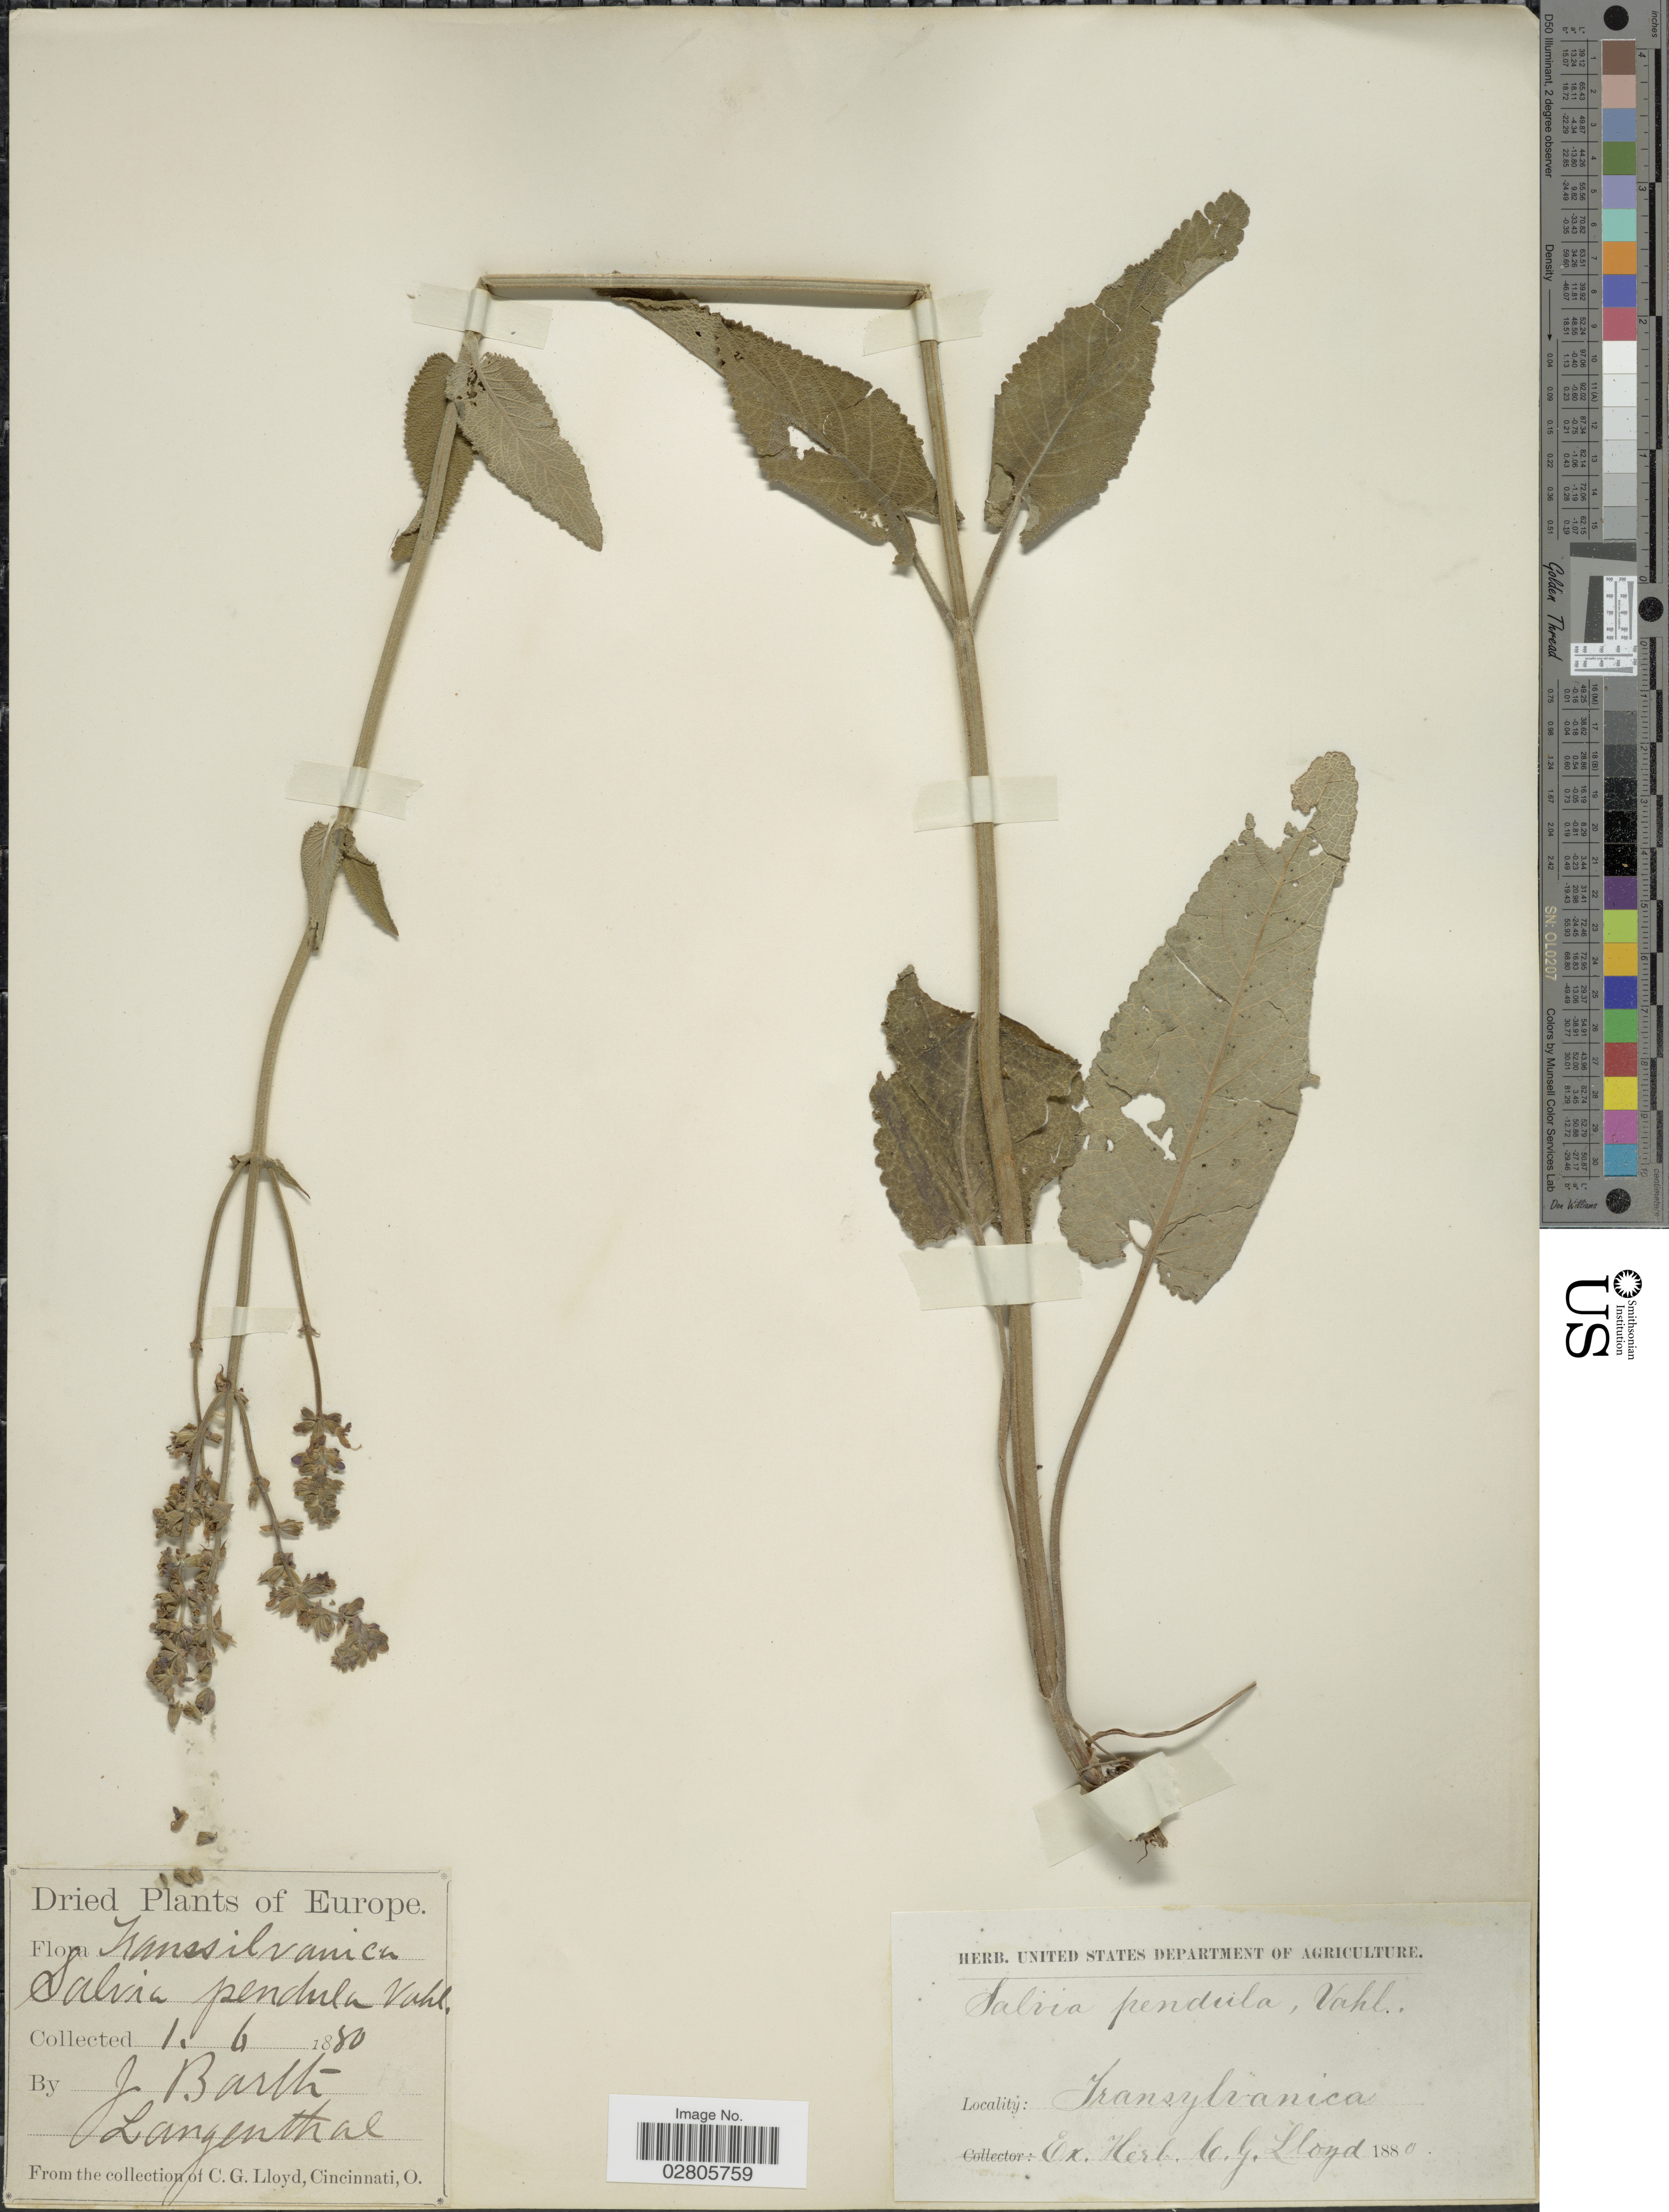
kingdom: Plantae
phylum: Tracheophyta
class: Magnoliopsida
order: Lamiales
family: Lamiaceae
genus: Salvia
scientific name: Salvia pendula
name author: Sessé & Moc.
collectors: J. Barth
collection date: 1880-06-01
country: Romania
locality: Europe. Transsilvanica. Langenthal.